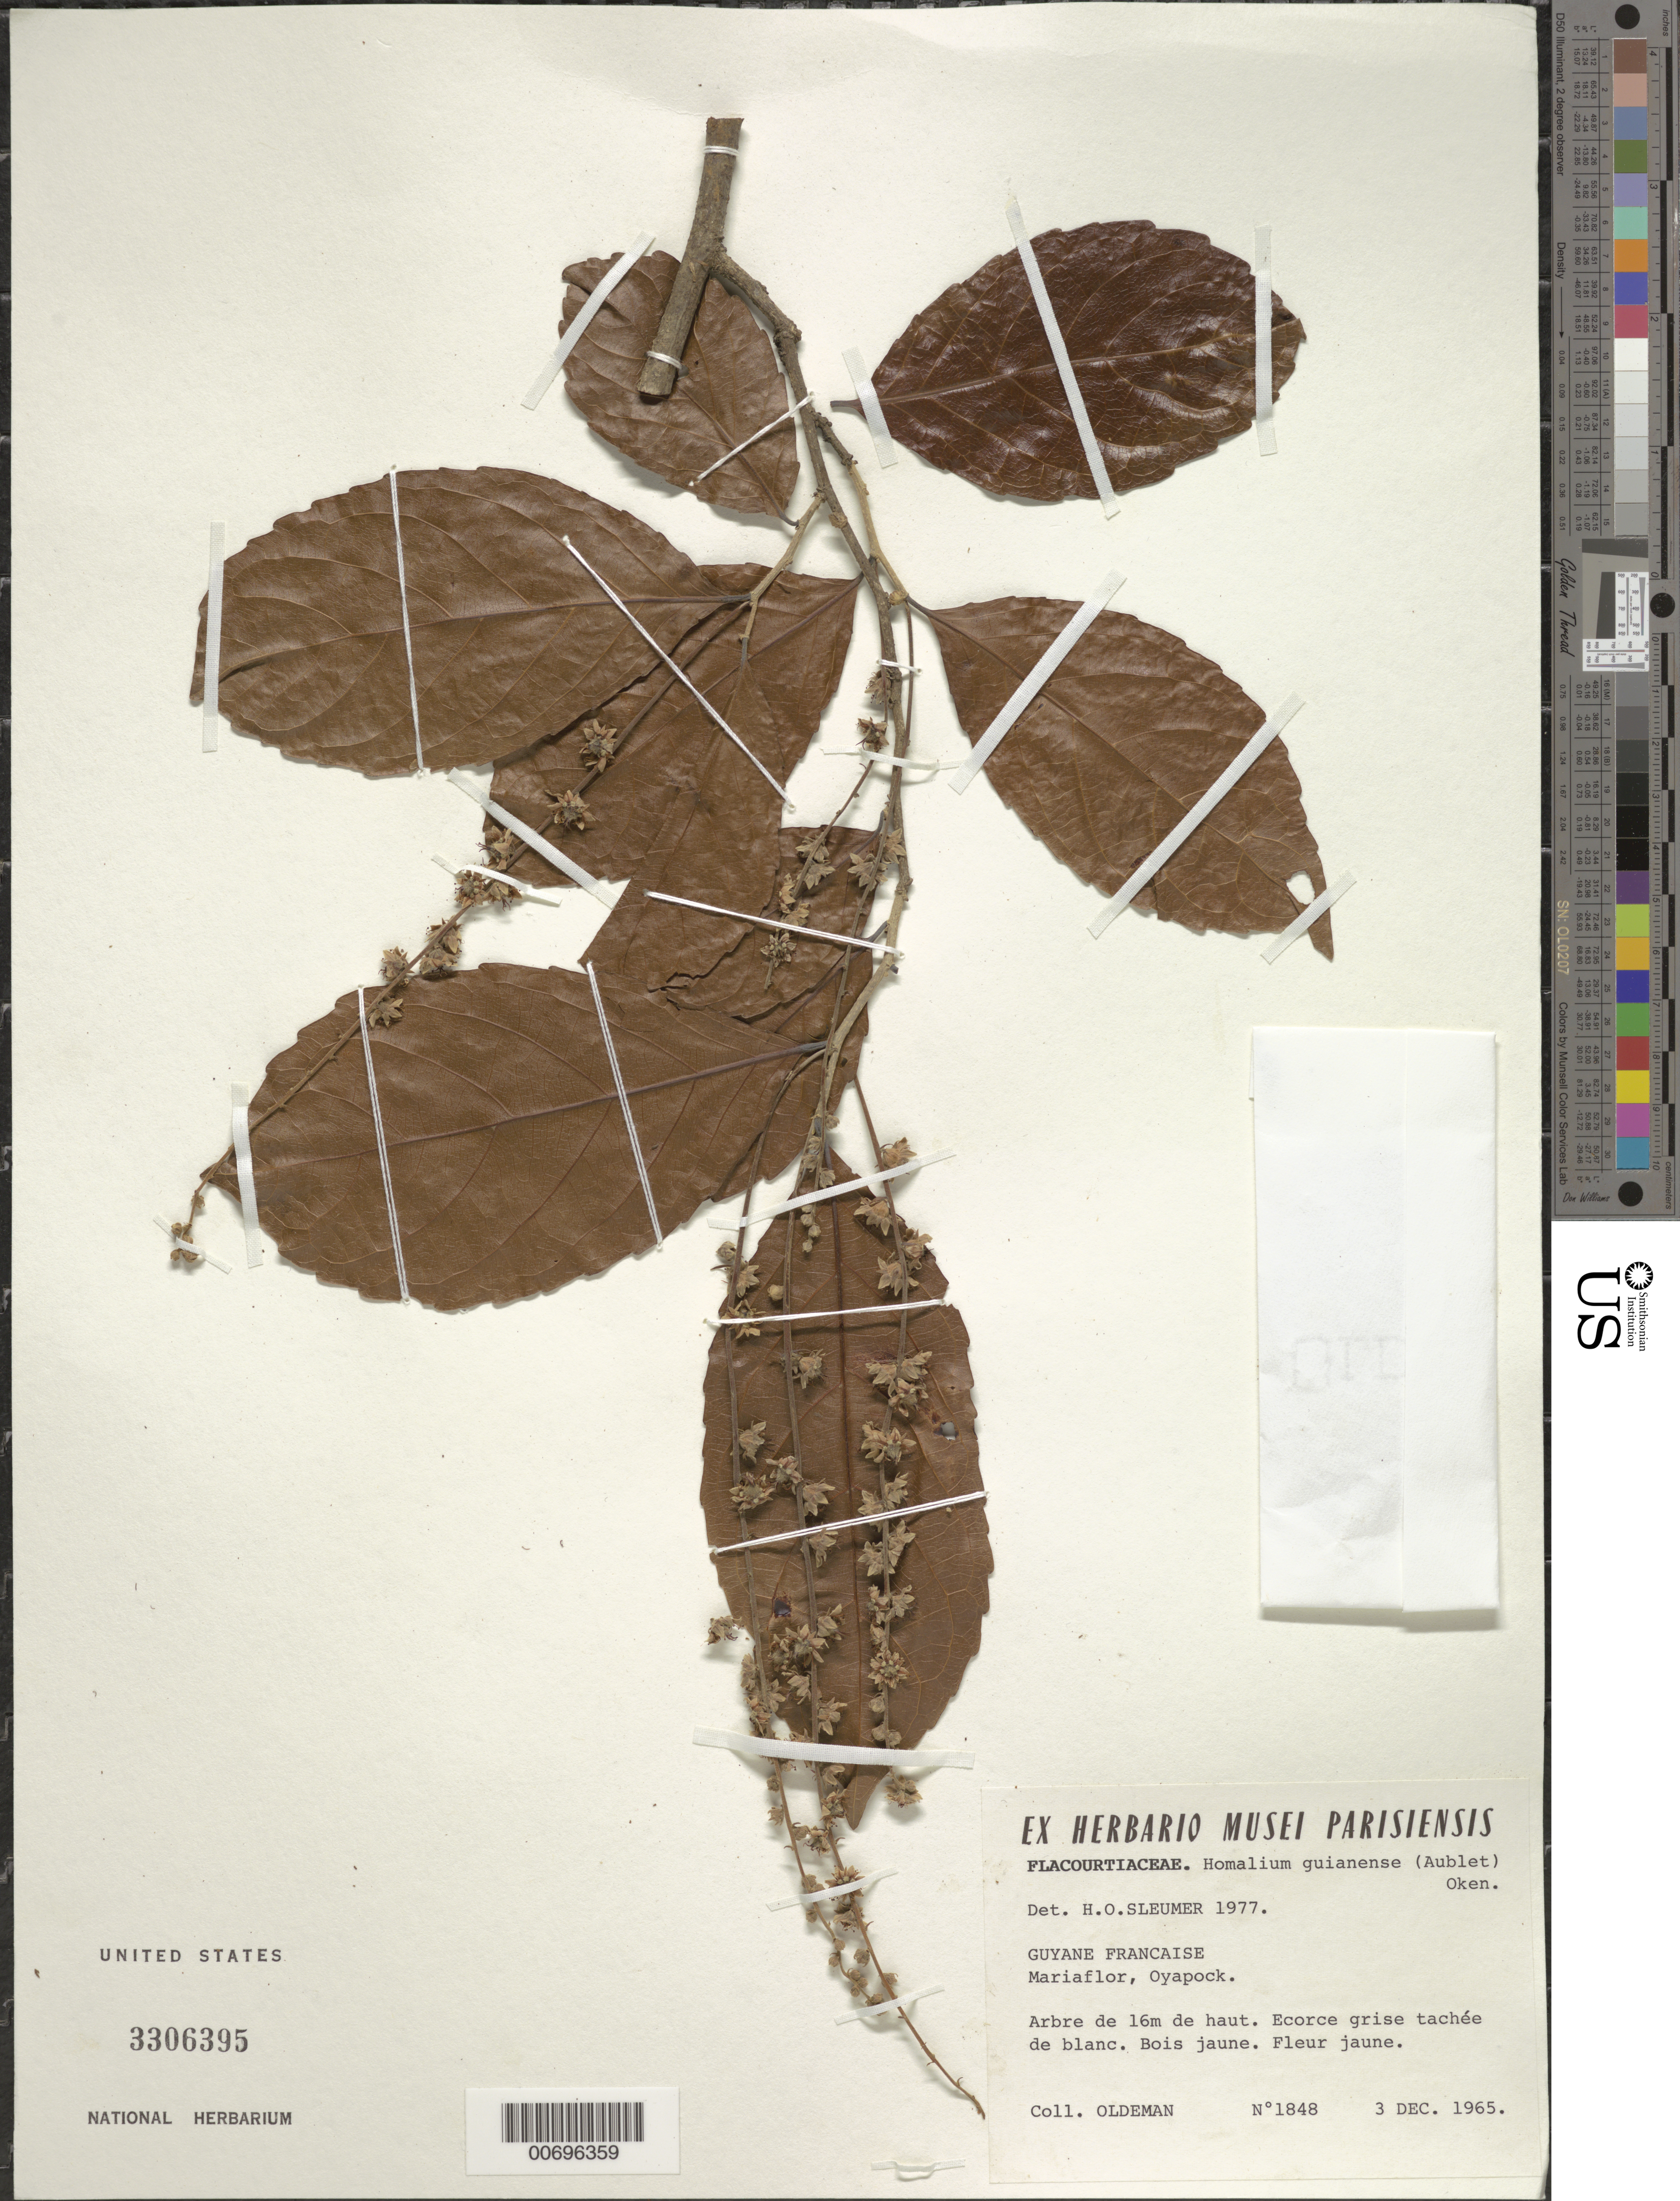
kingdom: Plantae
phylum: Tracheophyta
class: Magnoliopsida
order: Malpighiales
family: Salicaceae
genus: Homalium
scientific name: Homalium guianense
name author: (Aubl.) Oken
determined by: Sleumer, H. O.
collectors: R. Oldeman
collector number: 1848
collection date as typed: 3-Dec-65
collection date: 1965-12-03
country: French Guiana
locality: Mariaflor, Oyapock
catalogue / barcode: US 3306395